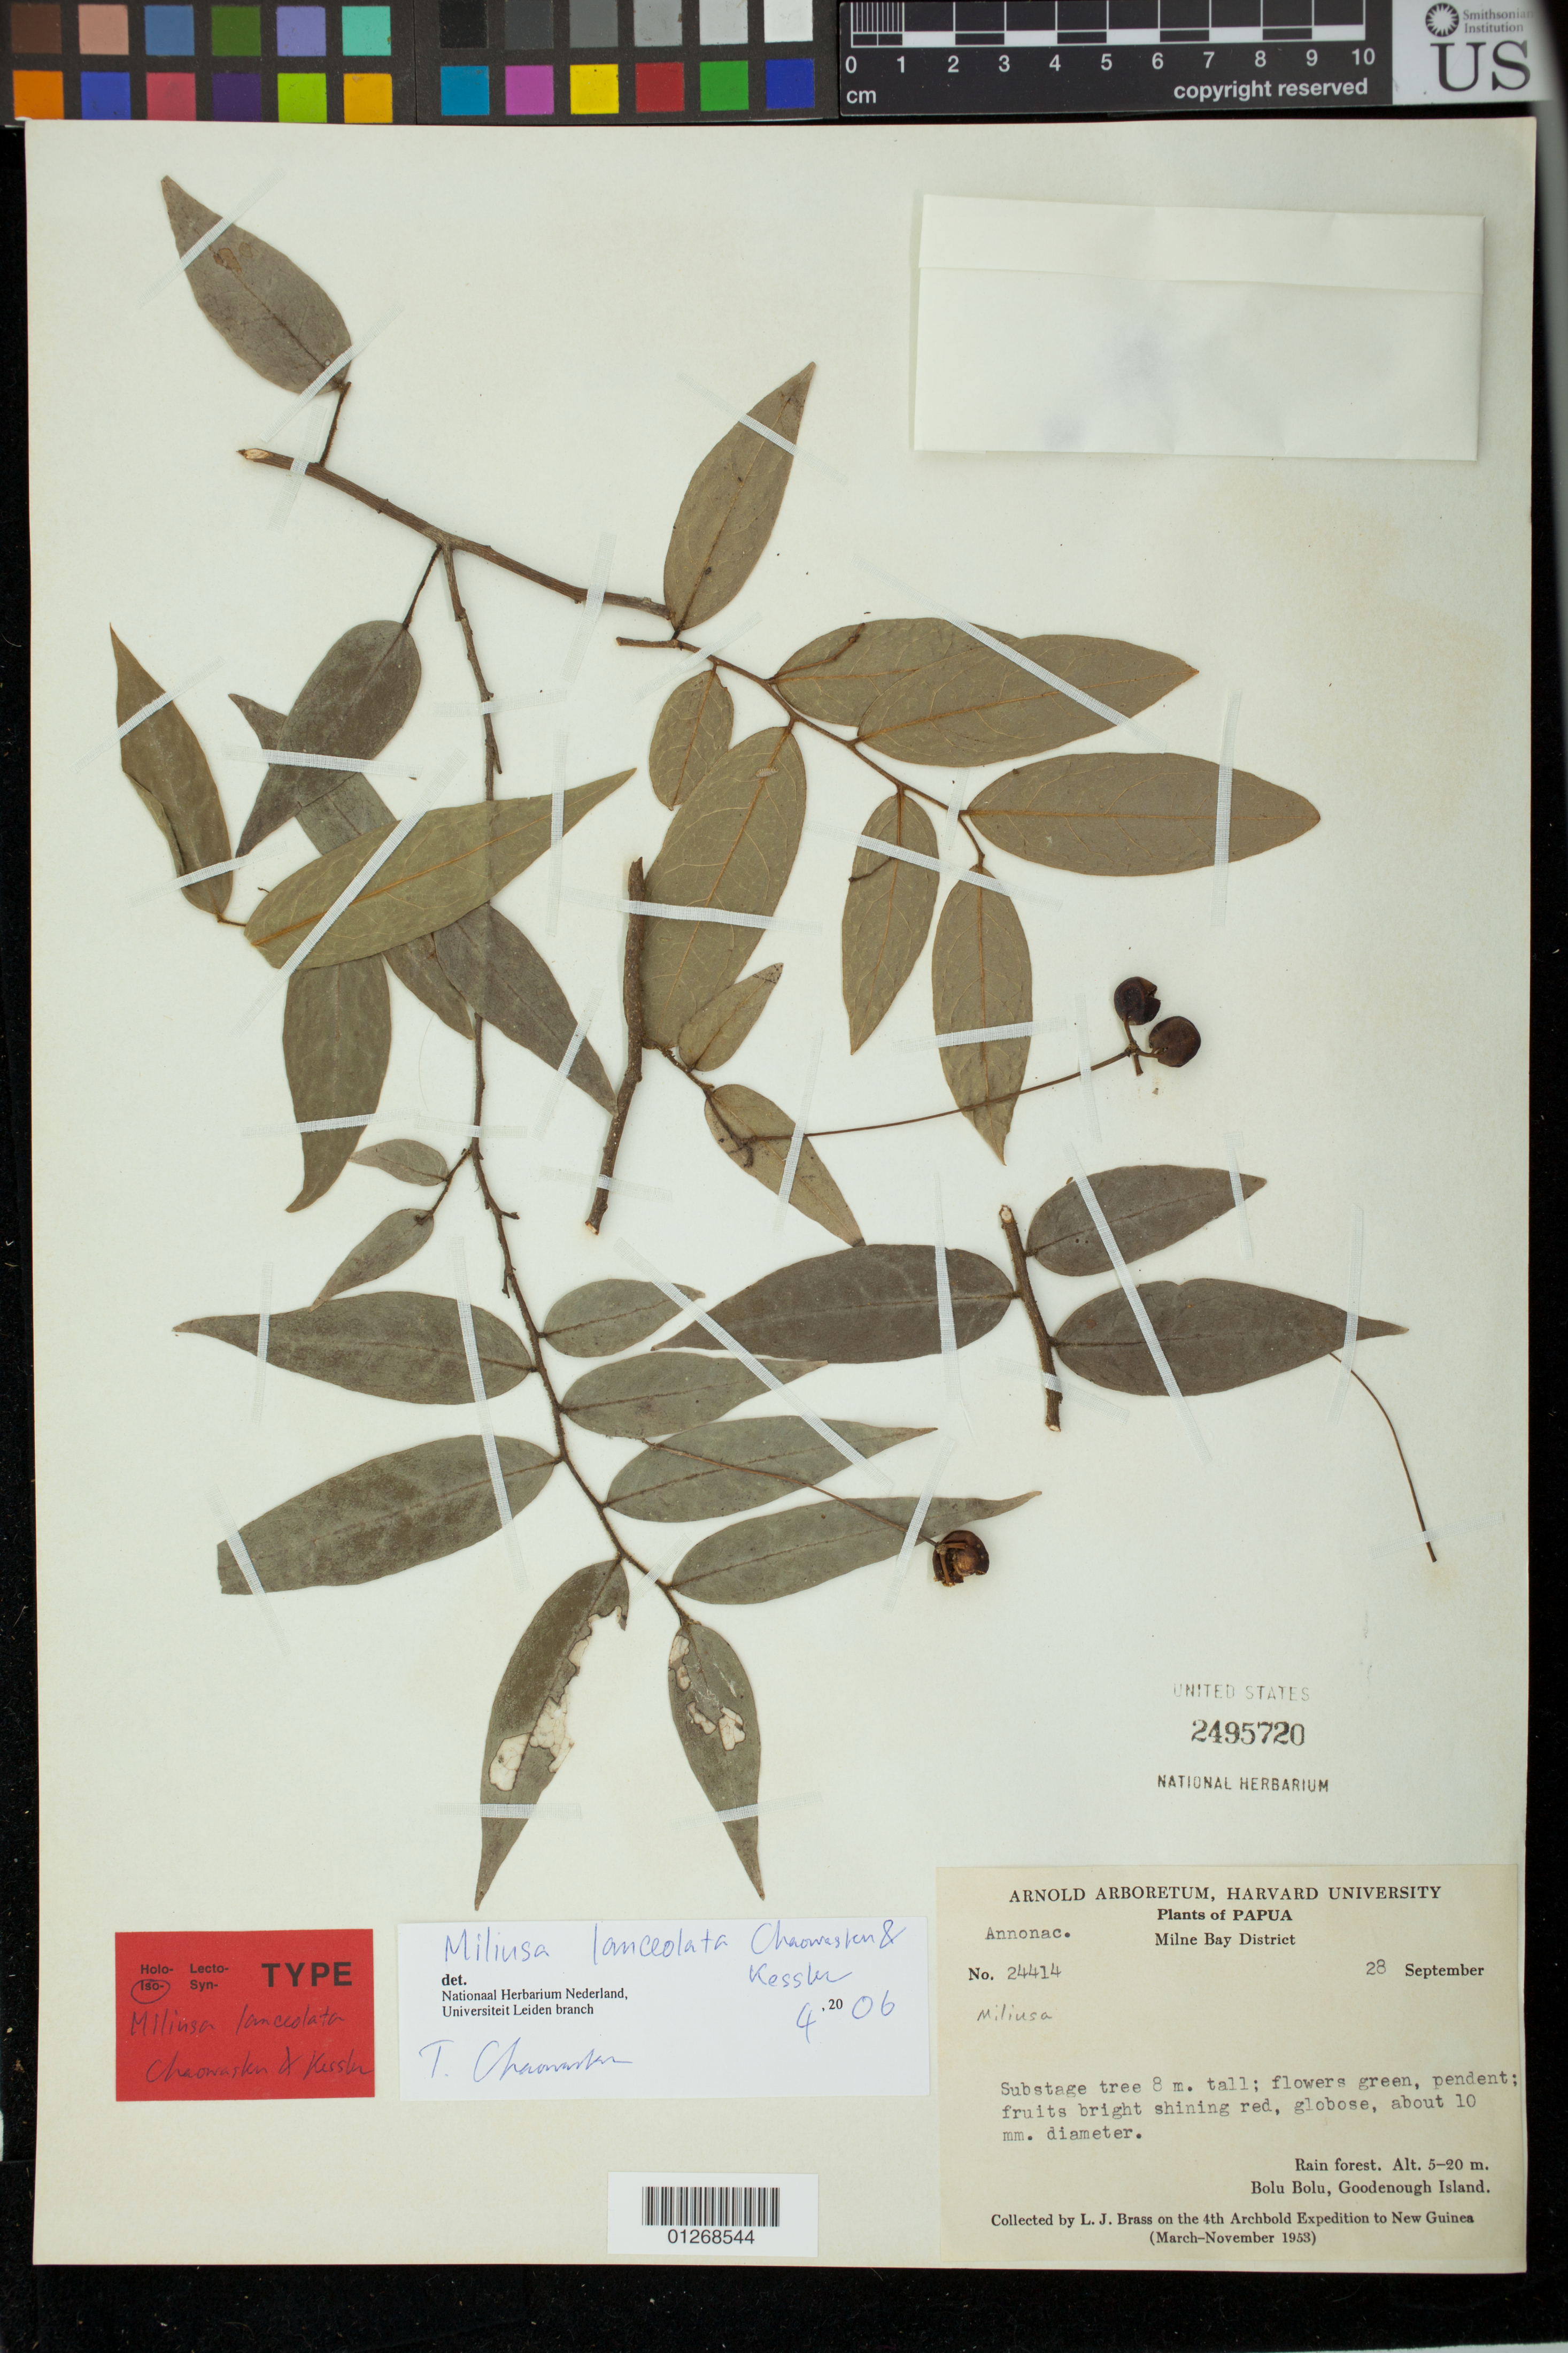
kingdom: Plantae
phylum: Tracheophyta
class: Magnoliopsida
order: Magnoliales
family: Annonaceae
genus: Miliusa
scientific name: Miliusa lanceolata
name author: Chaowasku & Kessler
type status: Isotype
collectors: L. J. Brass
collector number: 24414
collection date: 1953-09-28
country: Papua New Guinea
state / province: Milne Bay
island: Goodenough I.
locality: Milne Bay District, Bolu Bolu, Goodenough Island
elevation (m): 5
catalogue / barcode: US 2495720